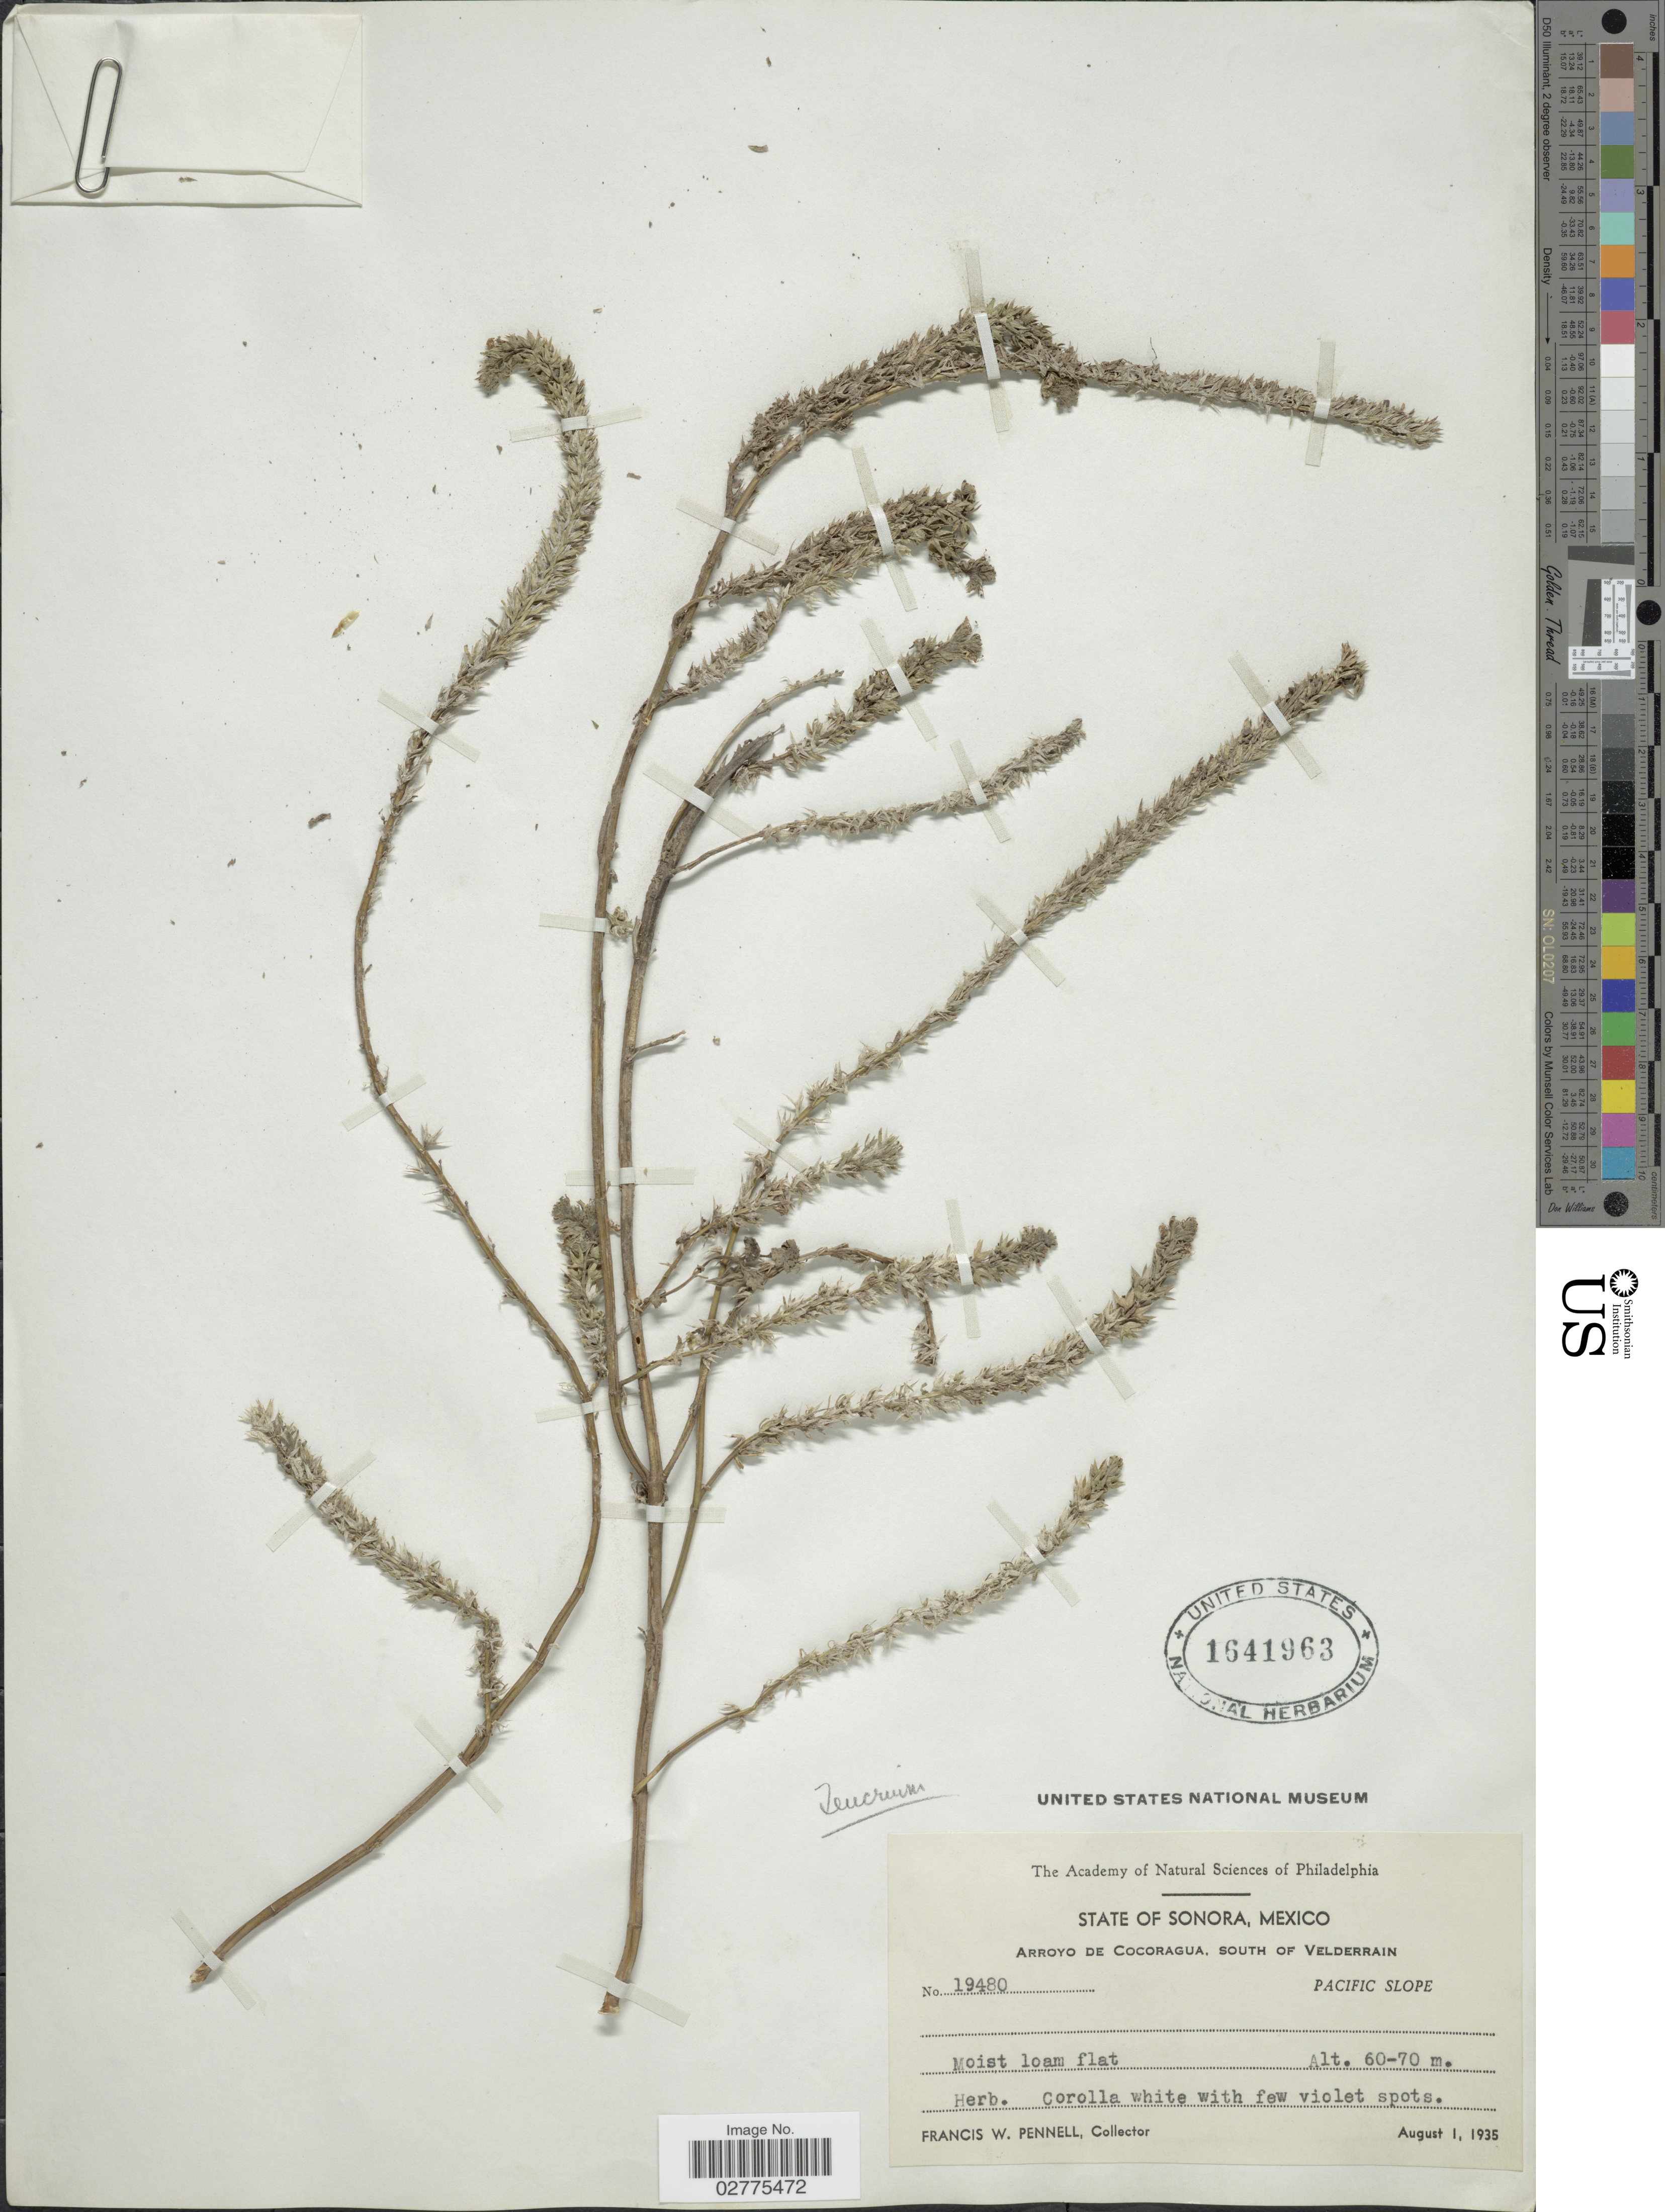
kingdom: Plantae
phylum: Tracheophyta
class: Magnoliopsida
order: Lamiales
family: Lamiaceae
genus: Teucrium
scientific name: Teucrium sp.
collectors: F. W. Pennell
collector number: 19480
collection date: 1935-08-01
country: Mexico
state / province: Sonora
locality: Arroyo de Cocoragua, South of Velderrain, Pacific Slope.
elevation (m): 60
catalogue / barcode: US 1641963